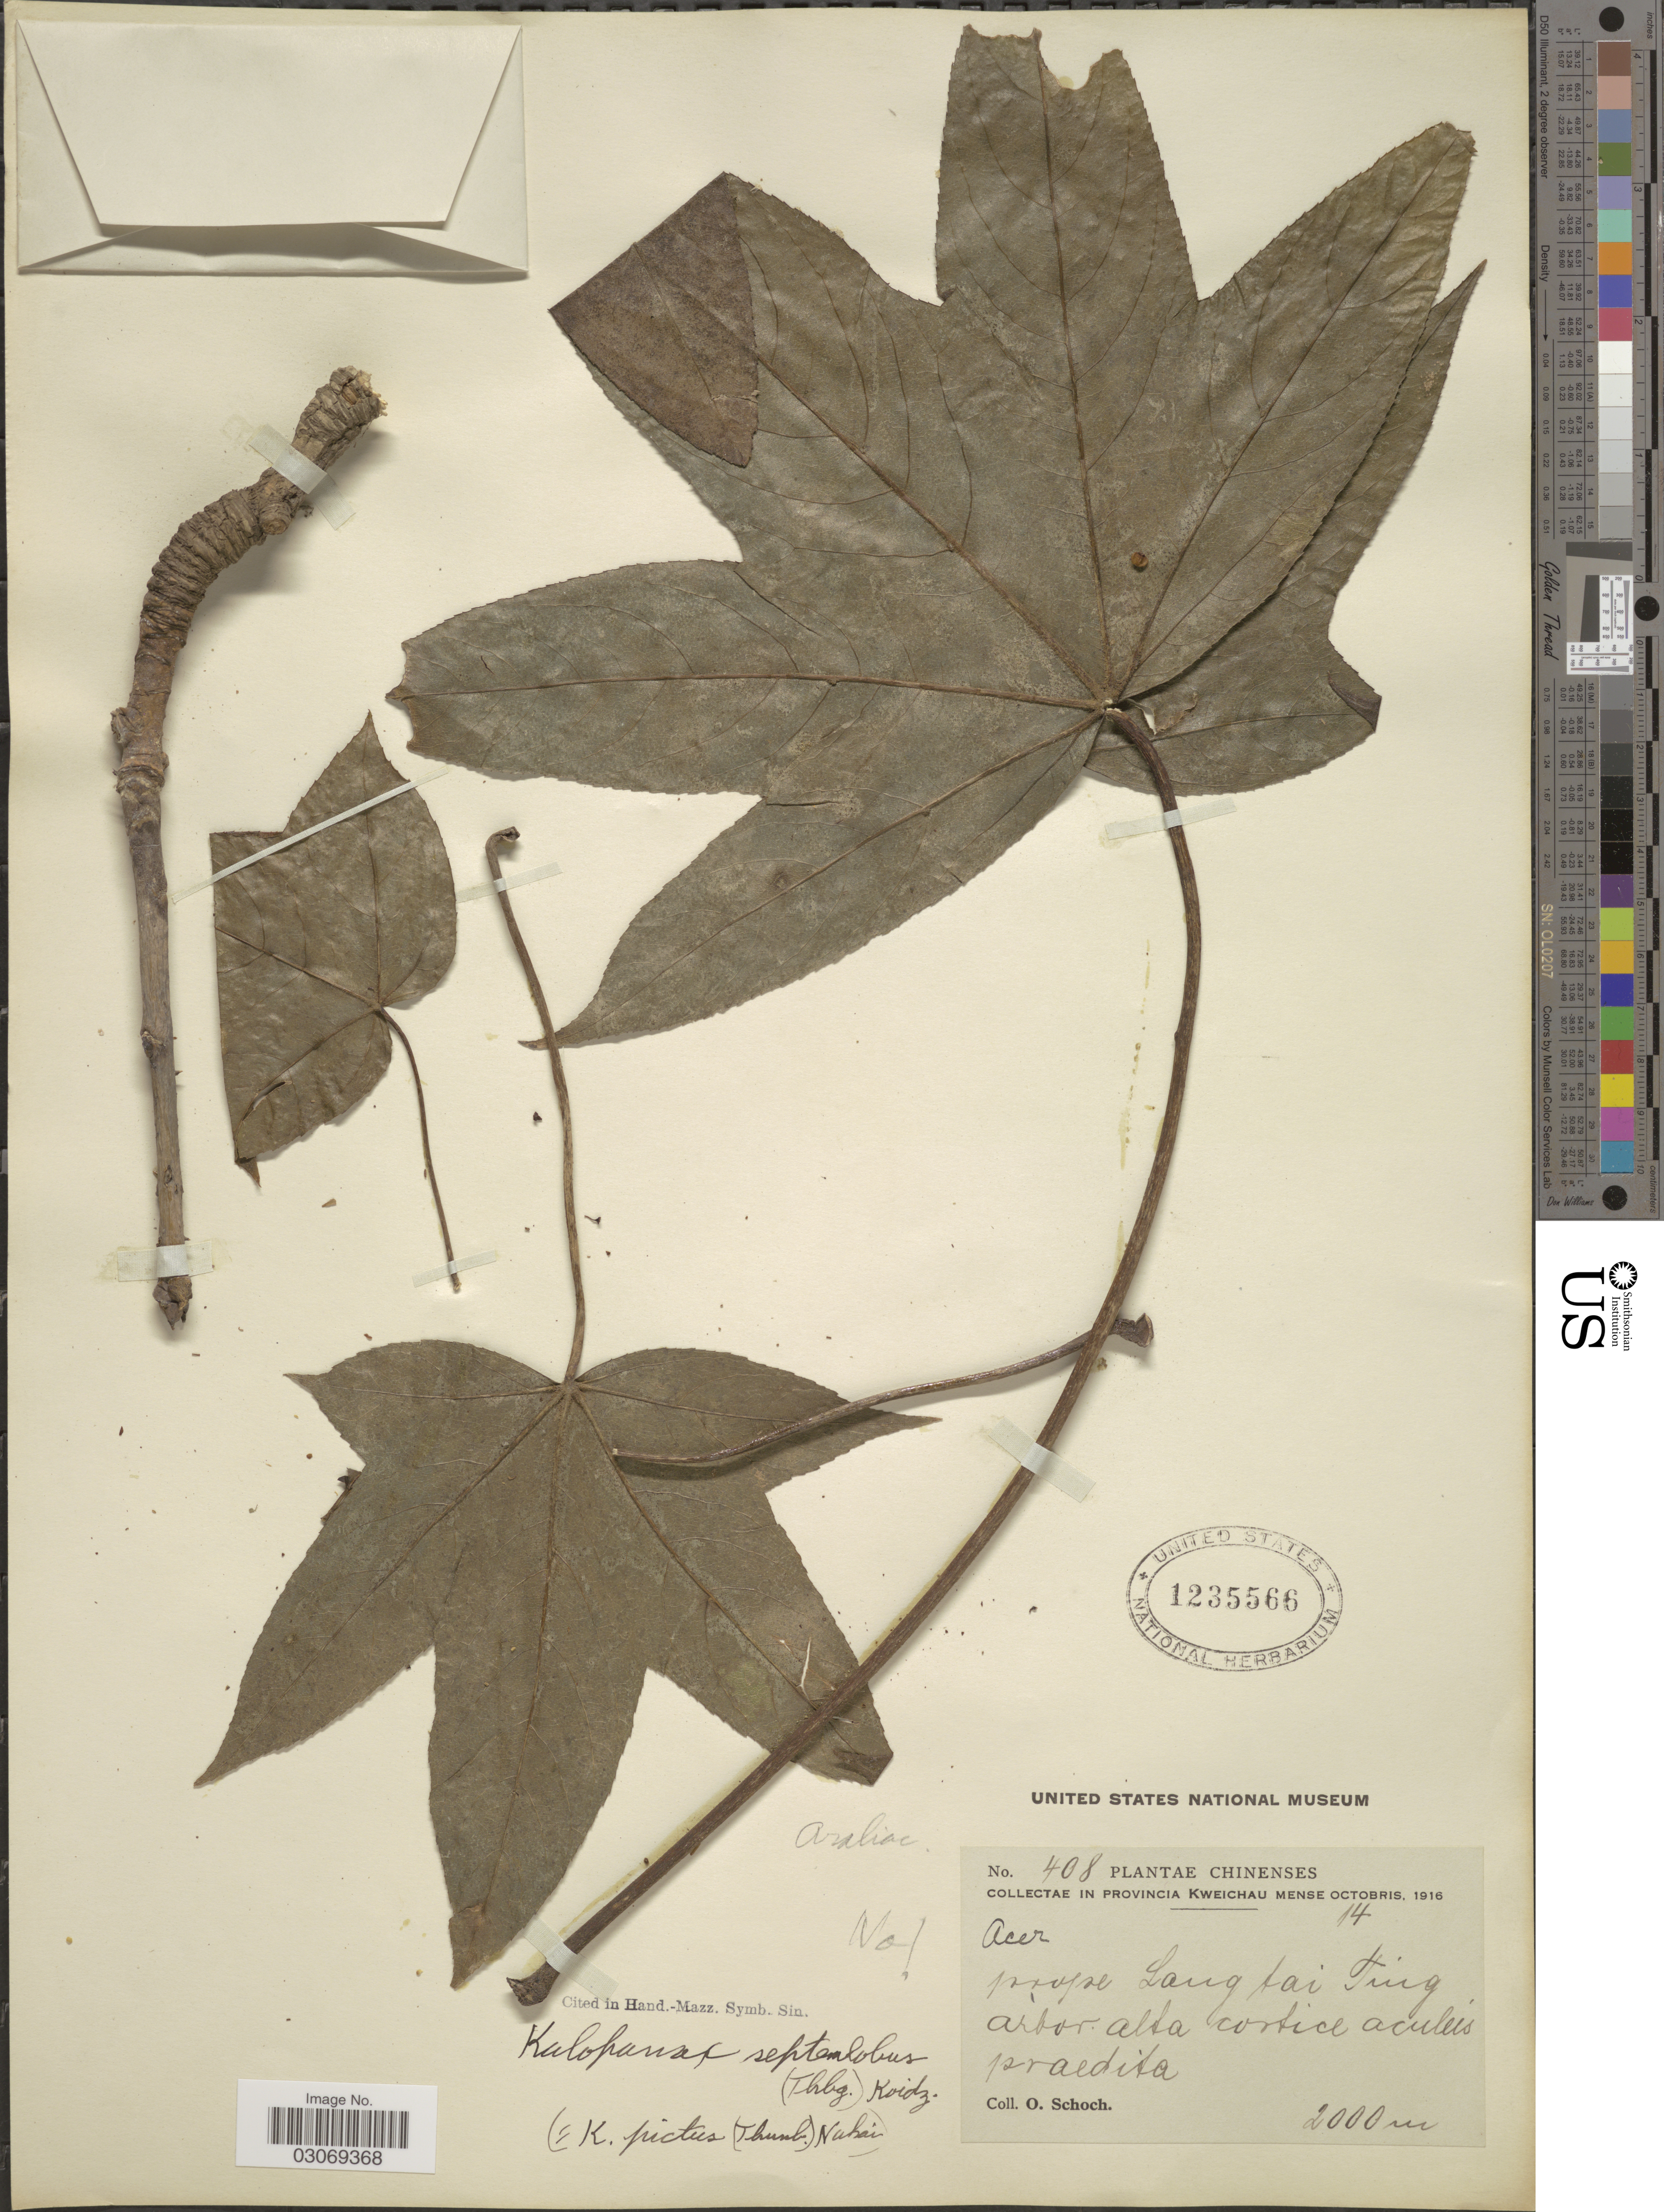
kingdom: Plantae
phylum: Tracheophyta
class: Magnoliopsida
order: Apiales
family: Araliaceae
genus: Kalopanax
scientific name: Kalopanax pictus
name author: (Thunb.) Nakai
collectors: O. Schoch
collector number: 408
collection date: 1916-10-14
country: China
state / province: Guizhou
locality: Provincia Kweichau. Prope Lang tai Ting. [interpreted]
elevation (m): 2000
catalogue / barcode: US 1235566